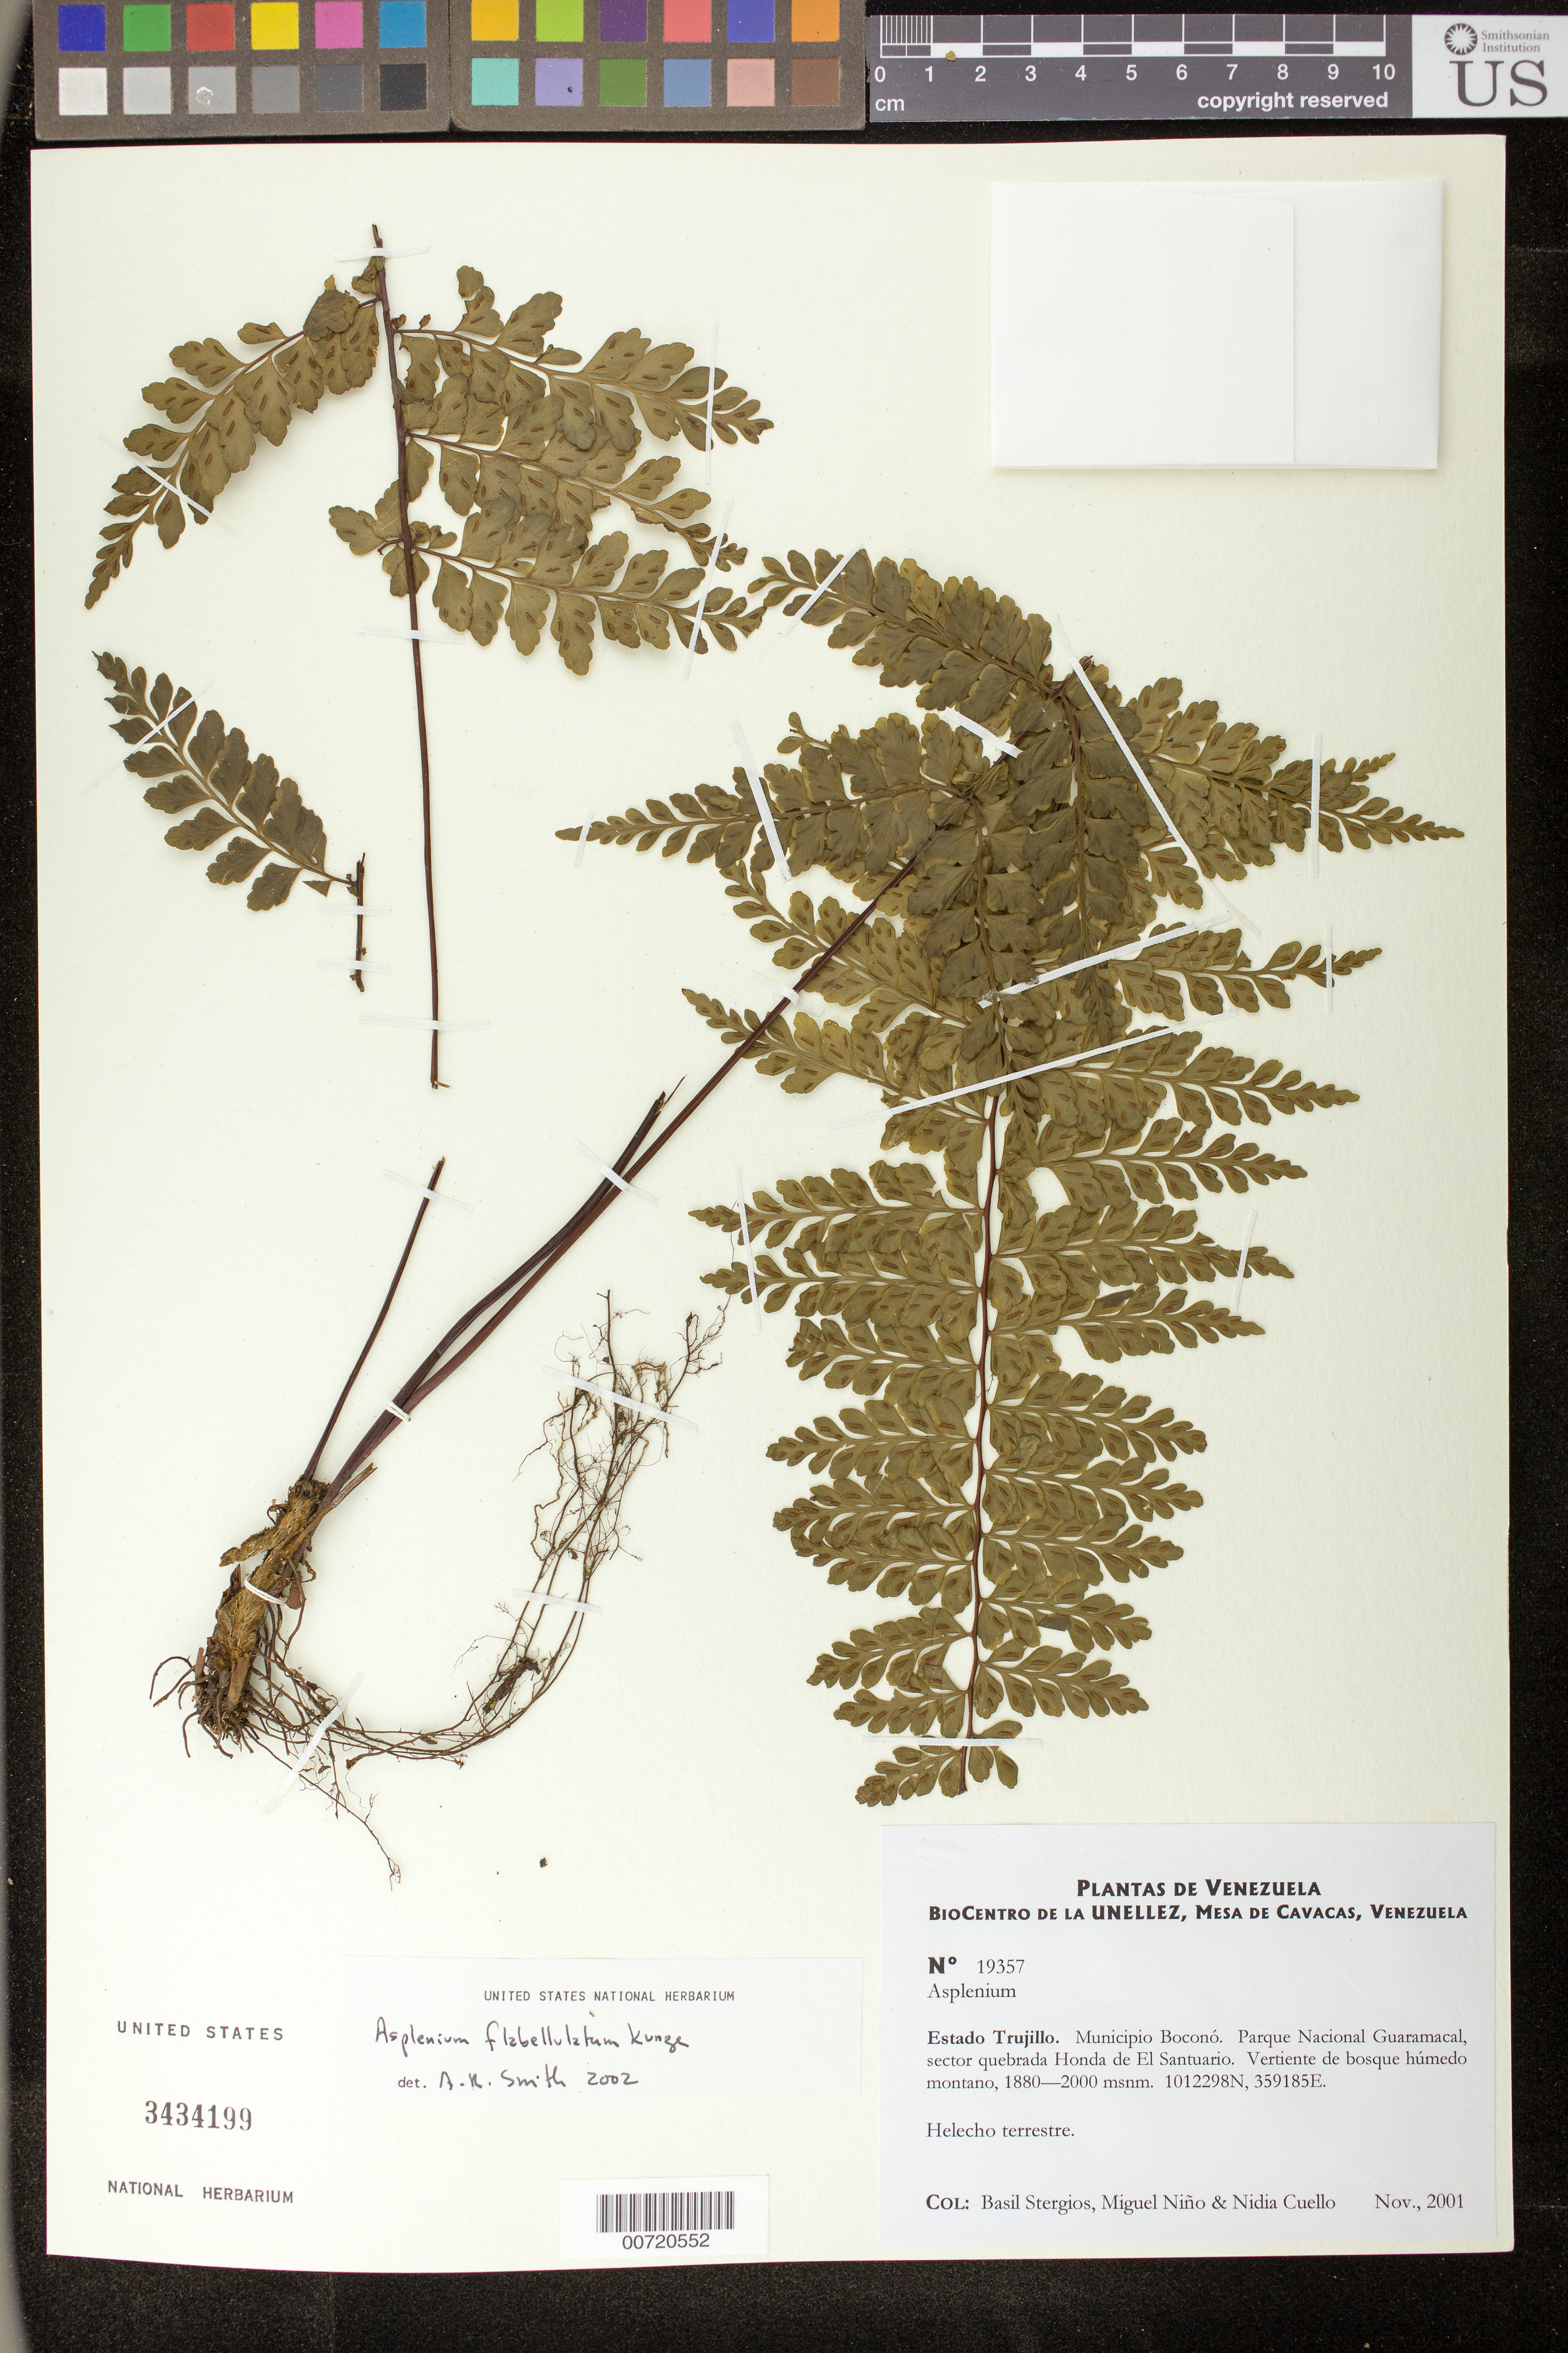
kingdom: Plantae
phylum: Tracheophyta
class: Polypodiopsida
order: Polypodiales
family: Aspleniaceae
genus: Asplenium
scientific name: Asplenium flabellulatum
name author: Kunze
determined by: Smith, Alan R., (UC)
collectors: B. G. Stergios, S. M. Niño & N. L. Cuello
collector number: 19357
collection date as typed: Nov 2001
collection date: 2001-11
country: Venezuela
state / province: Trujillo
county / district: Boconó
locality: Parque Nacional Guaramacal. Sector quebrada Honda de El Santuario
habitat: Vertiente de bosque húmedo montano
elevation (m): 1880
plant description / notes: PORT, US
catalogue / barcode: US 3434199